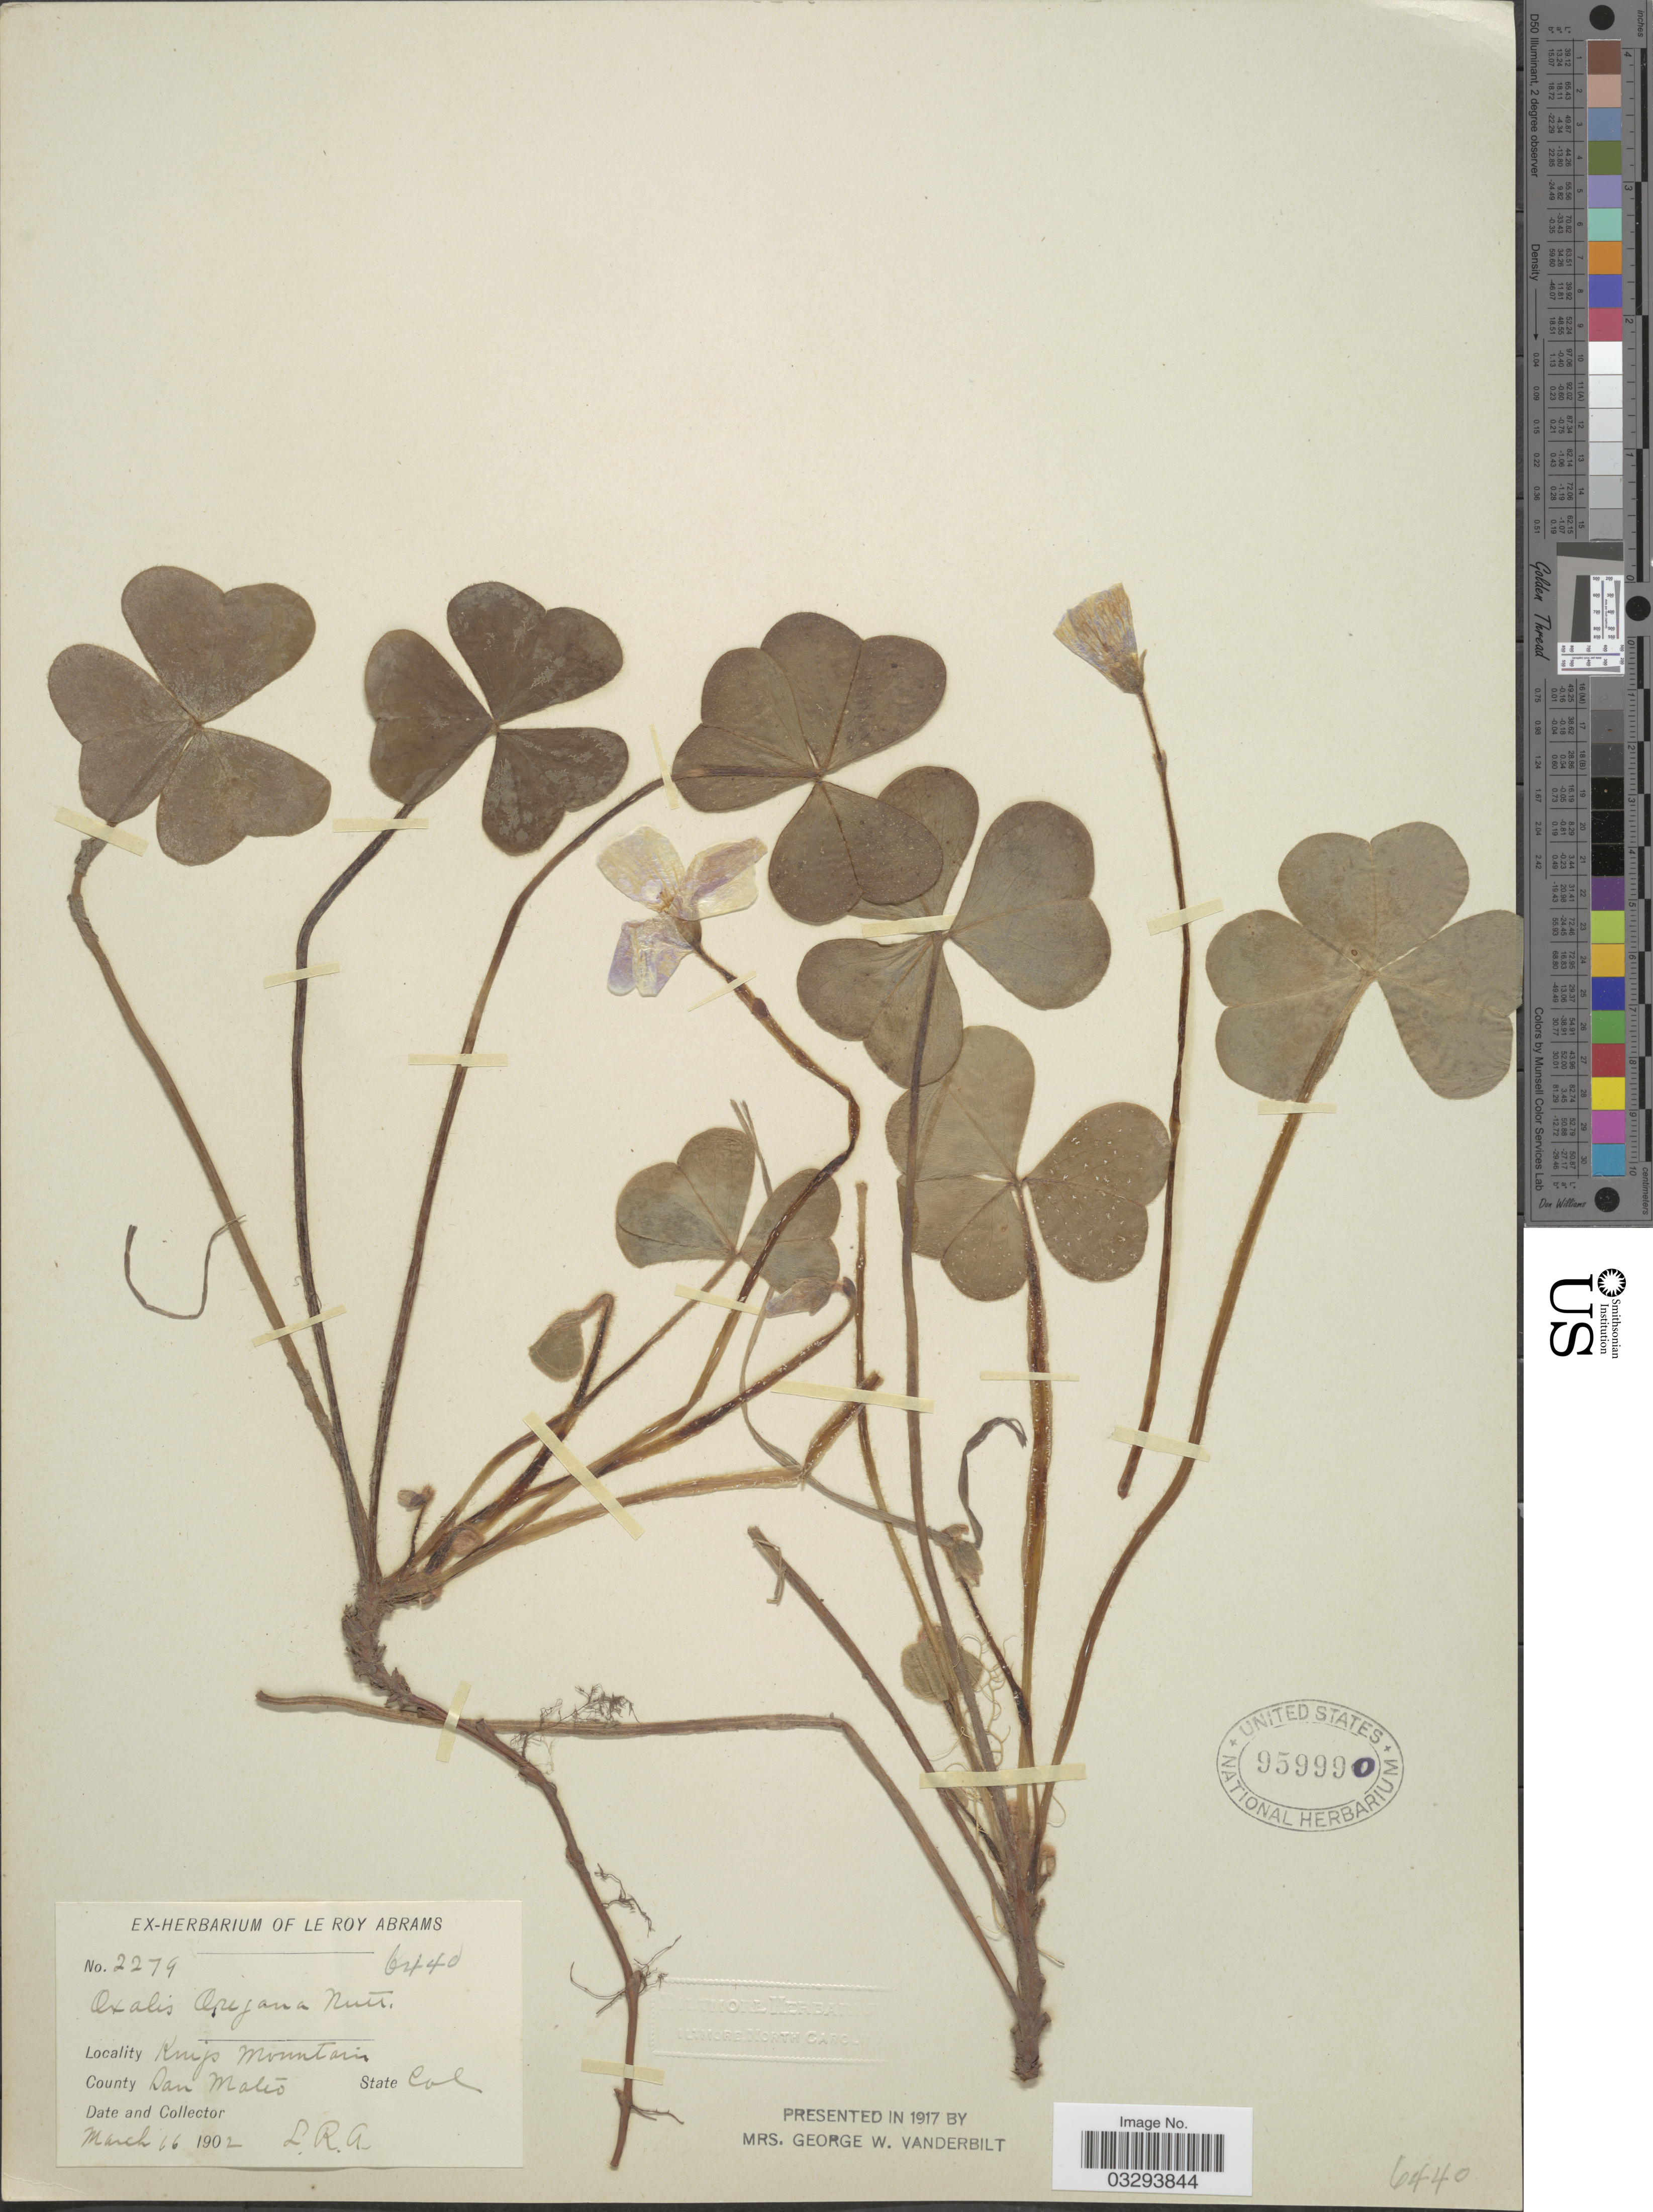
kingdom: Plantae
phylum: Tracheophyta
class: Magnoliopsida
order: Oxalidales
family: Oxalidaceae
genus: Oxalis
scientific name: Oxalis oregana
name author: Nutt.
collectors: L. Abrams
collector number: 2279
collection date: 1902-03-16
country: United States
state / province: California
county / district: San Mateo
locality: Kings Mountain. County San Mateo.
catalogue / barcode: US 959990